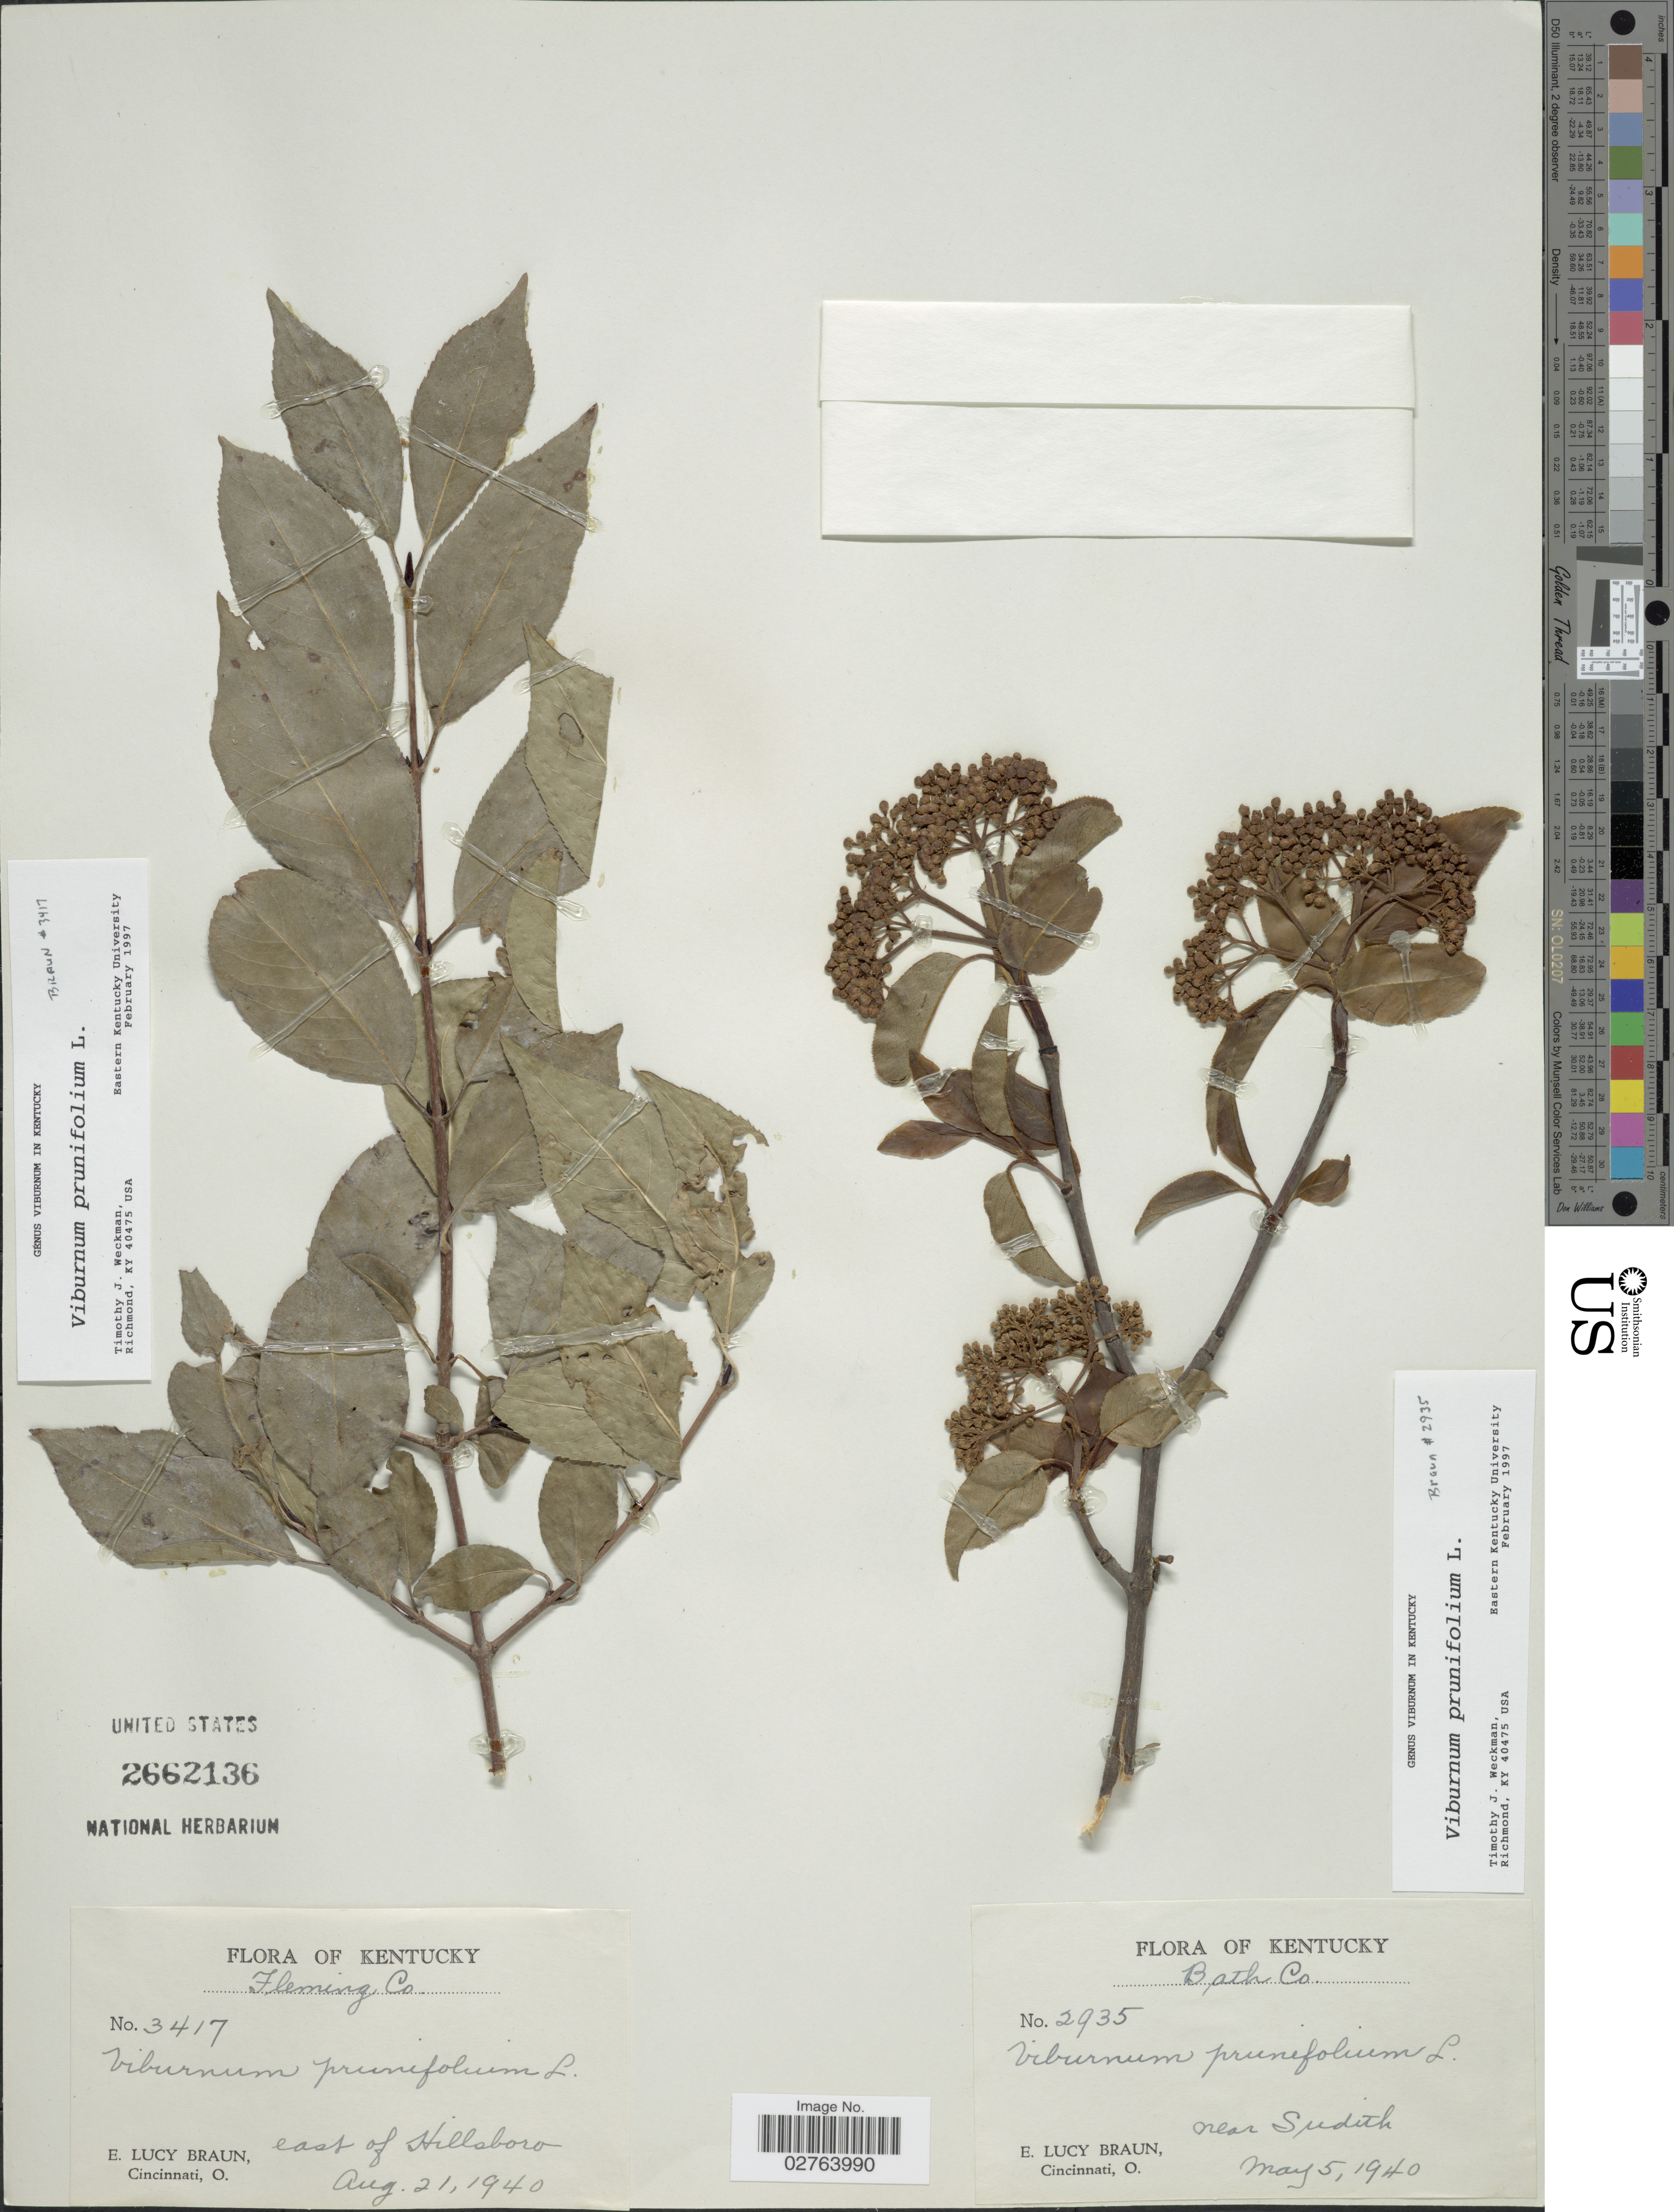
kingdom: Plantae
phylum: Tracheophyta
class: Magnoliopsida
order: Dipsacales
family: Viburnaceae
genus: Viburnum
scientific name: Viburnum prunifolium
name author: L.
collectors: E. L. Braun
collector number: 3417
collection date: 1940-08-21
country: United States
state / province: Kentucky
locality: Fleming Co. East of Hillsboro.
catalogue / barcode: US 2662136-2